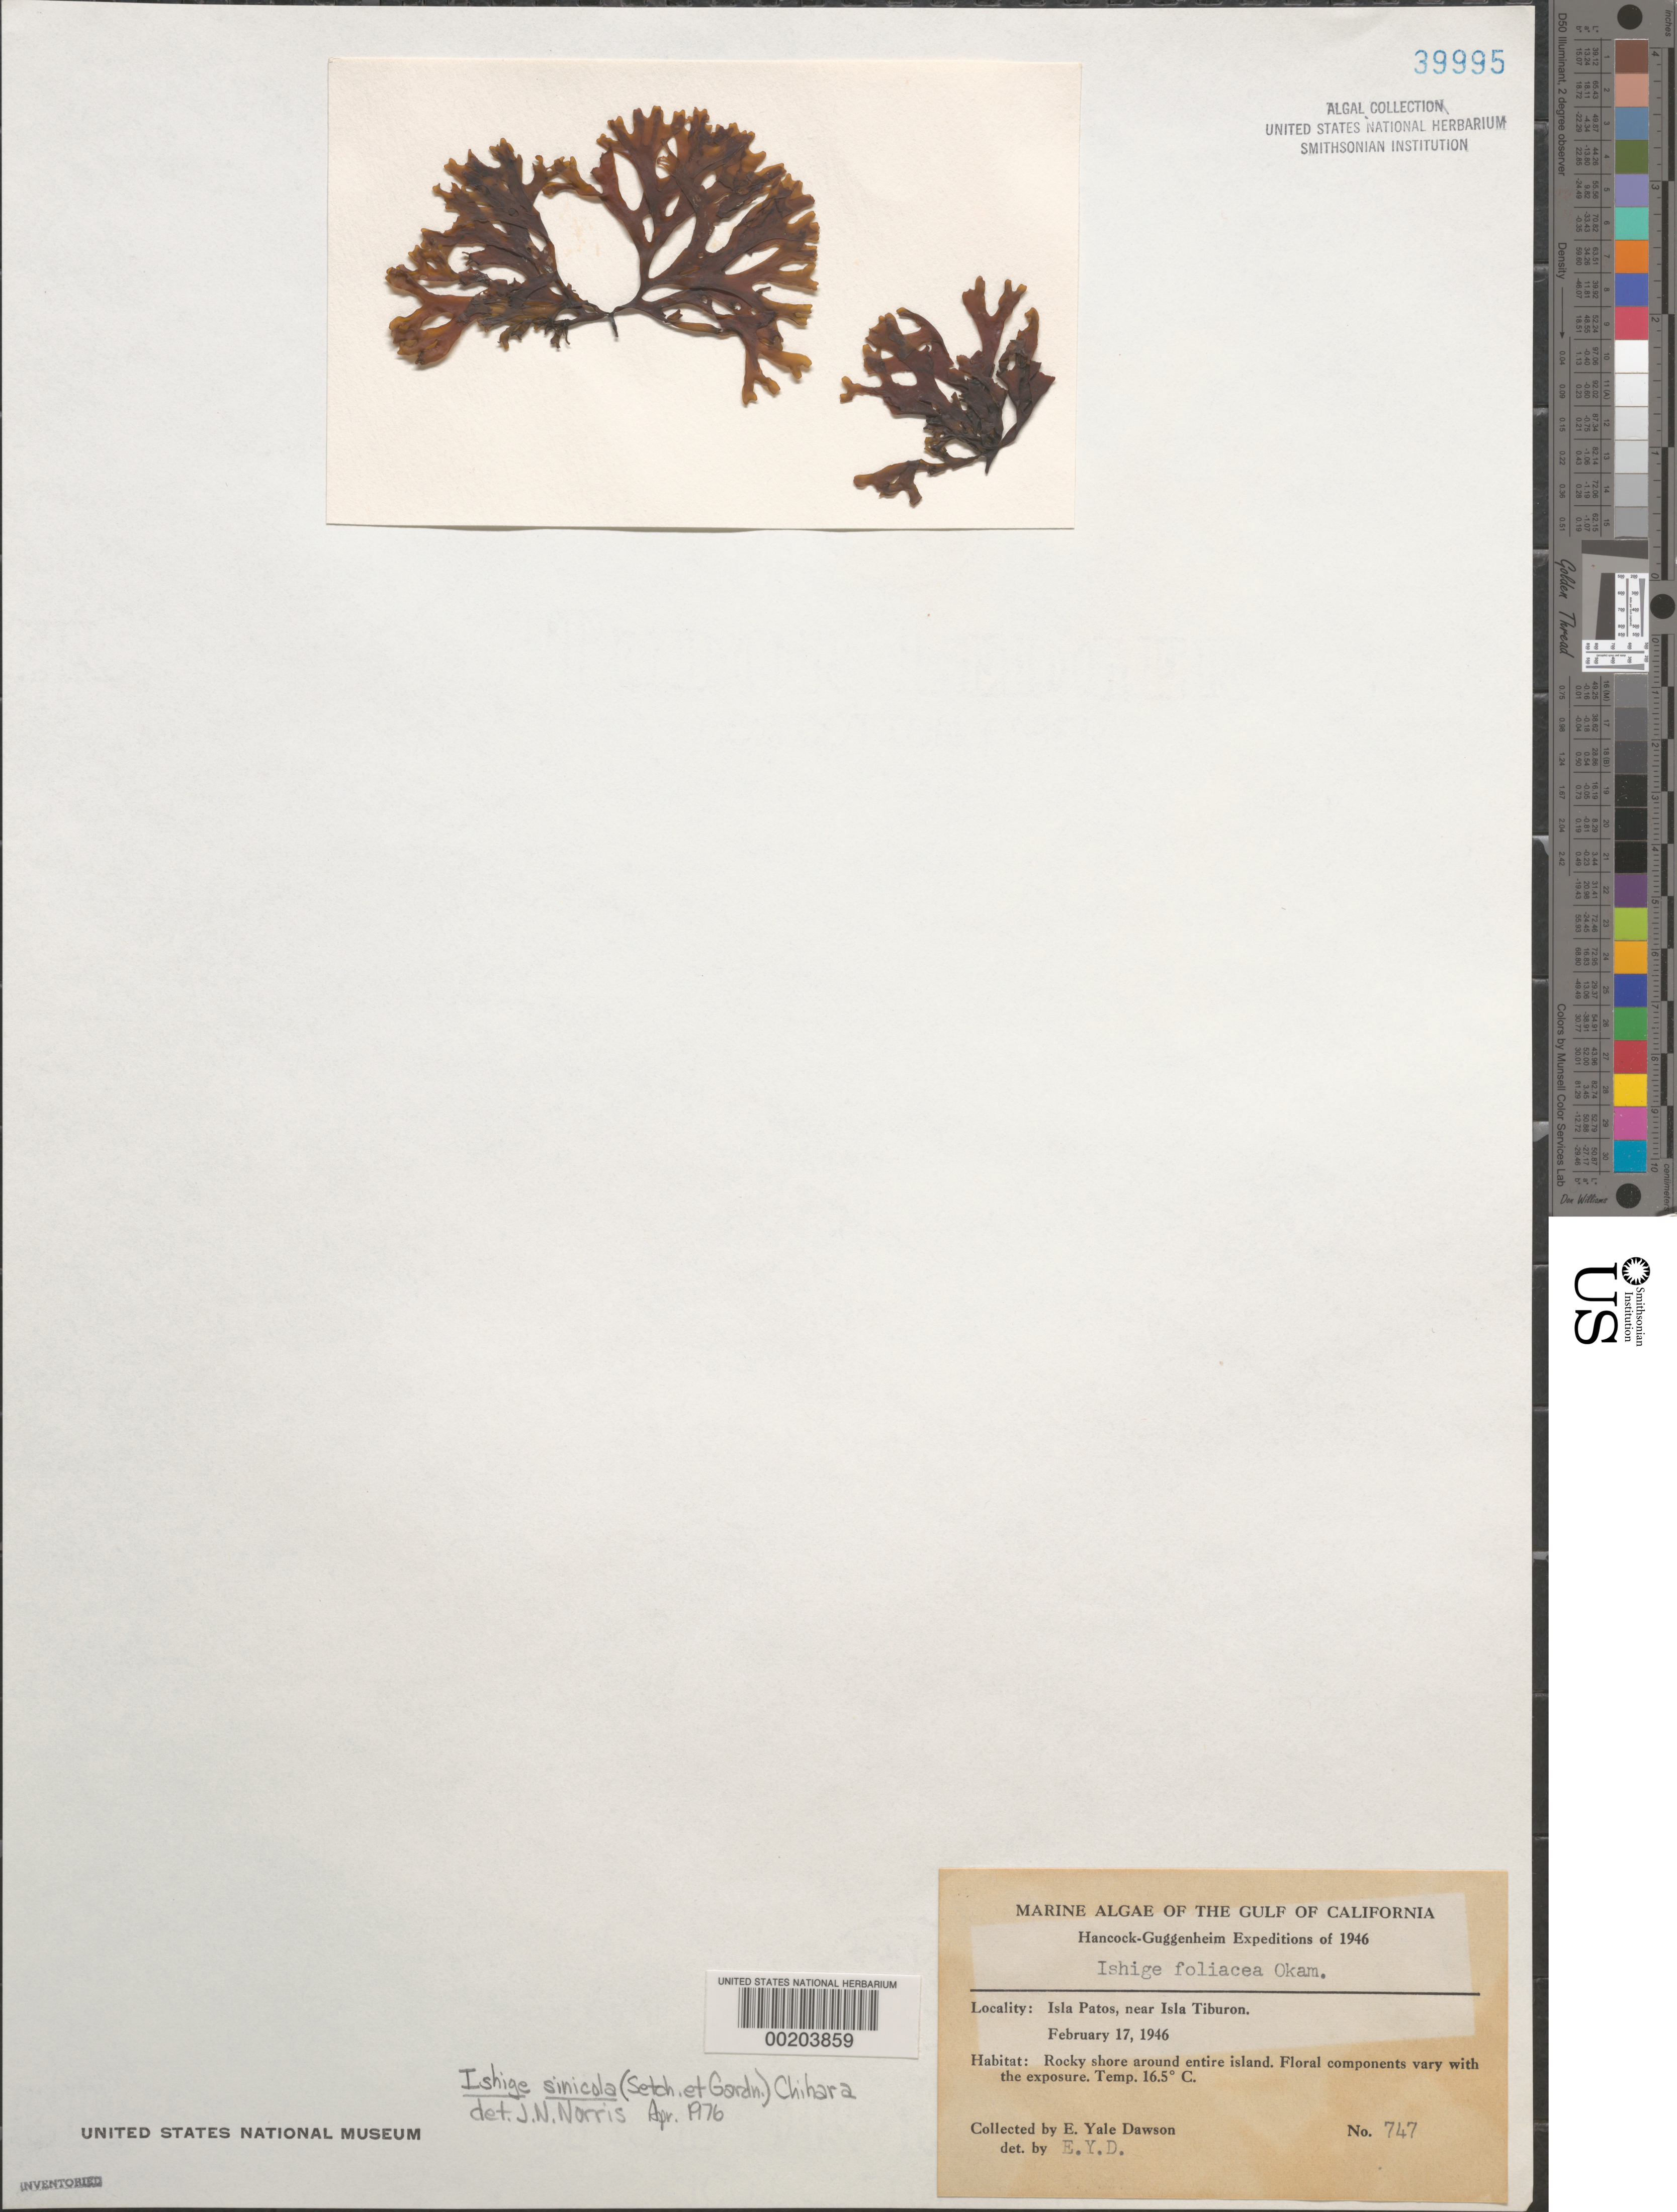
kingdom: Chromista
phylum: Ochrophyta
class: Phaeophyceae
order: Ishigeales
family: Ishigeaceae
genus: Ishige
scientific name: Ishige sinicola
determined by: Norris, James N.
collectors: E. Y. Dawson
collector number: EYD 747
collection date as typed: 17 Feb 1946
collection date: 1946-02-17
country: Mexico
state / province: Sonora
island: Isla Patos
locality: Near Isla Tiburon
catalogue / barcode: US 39995